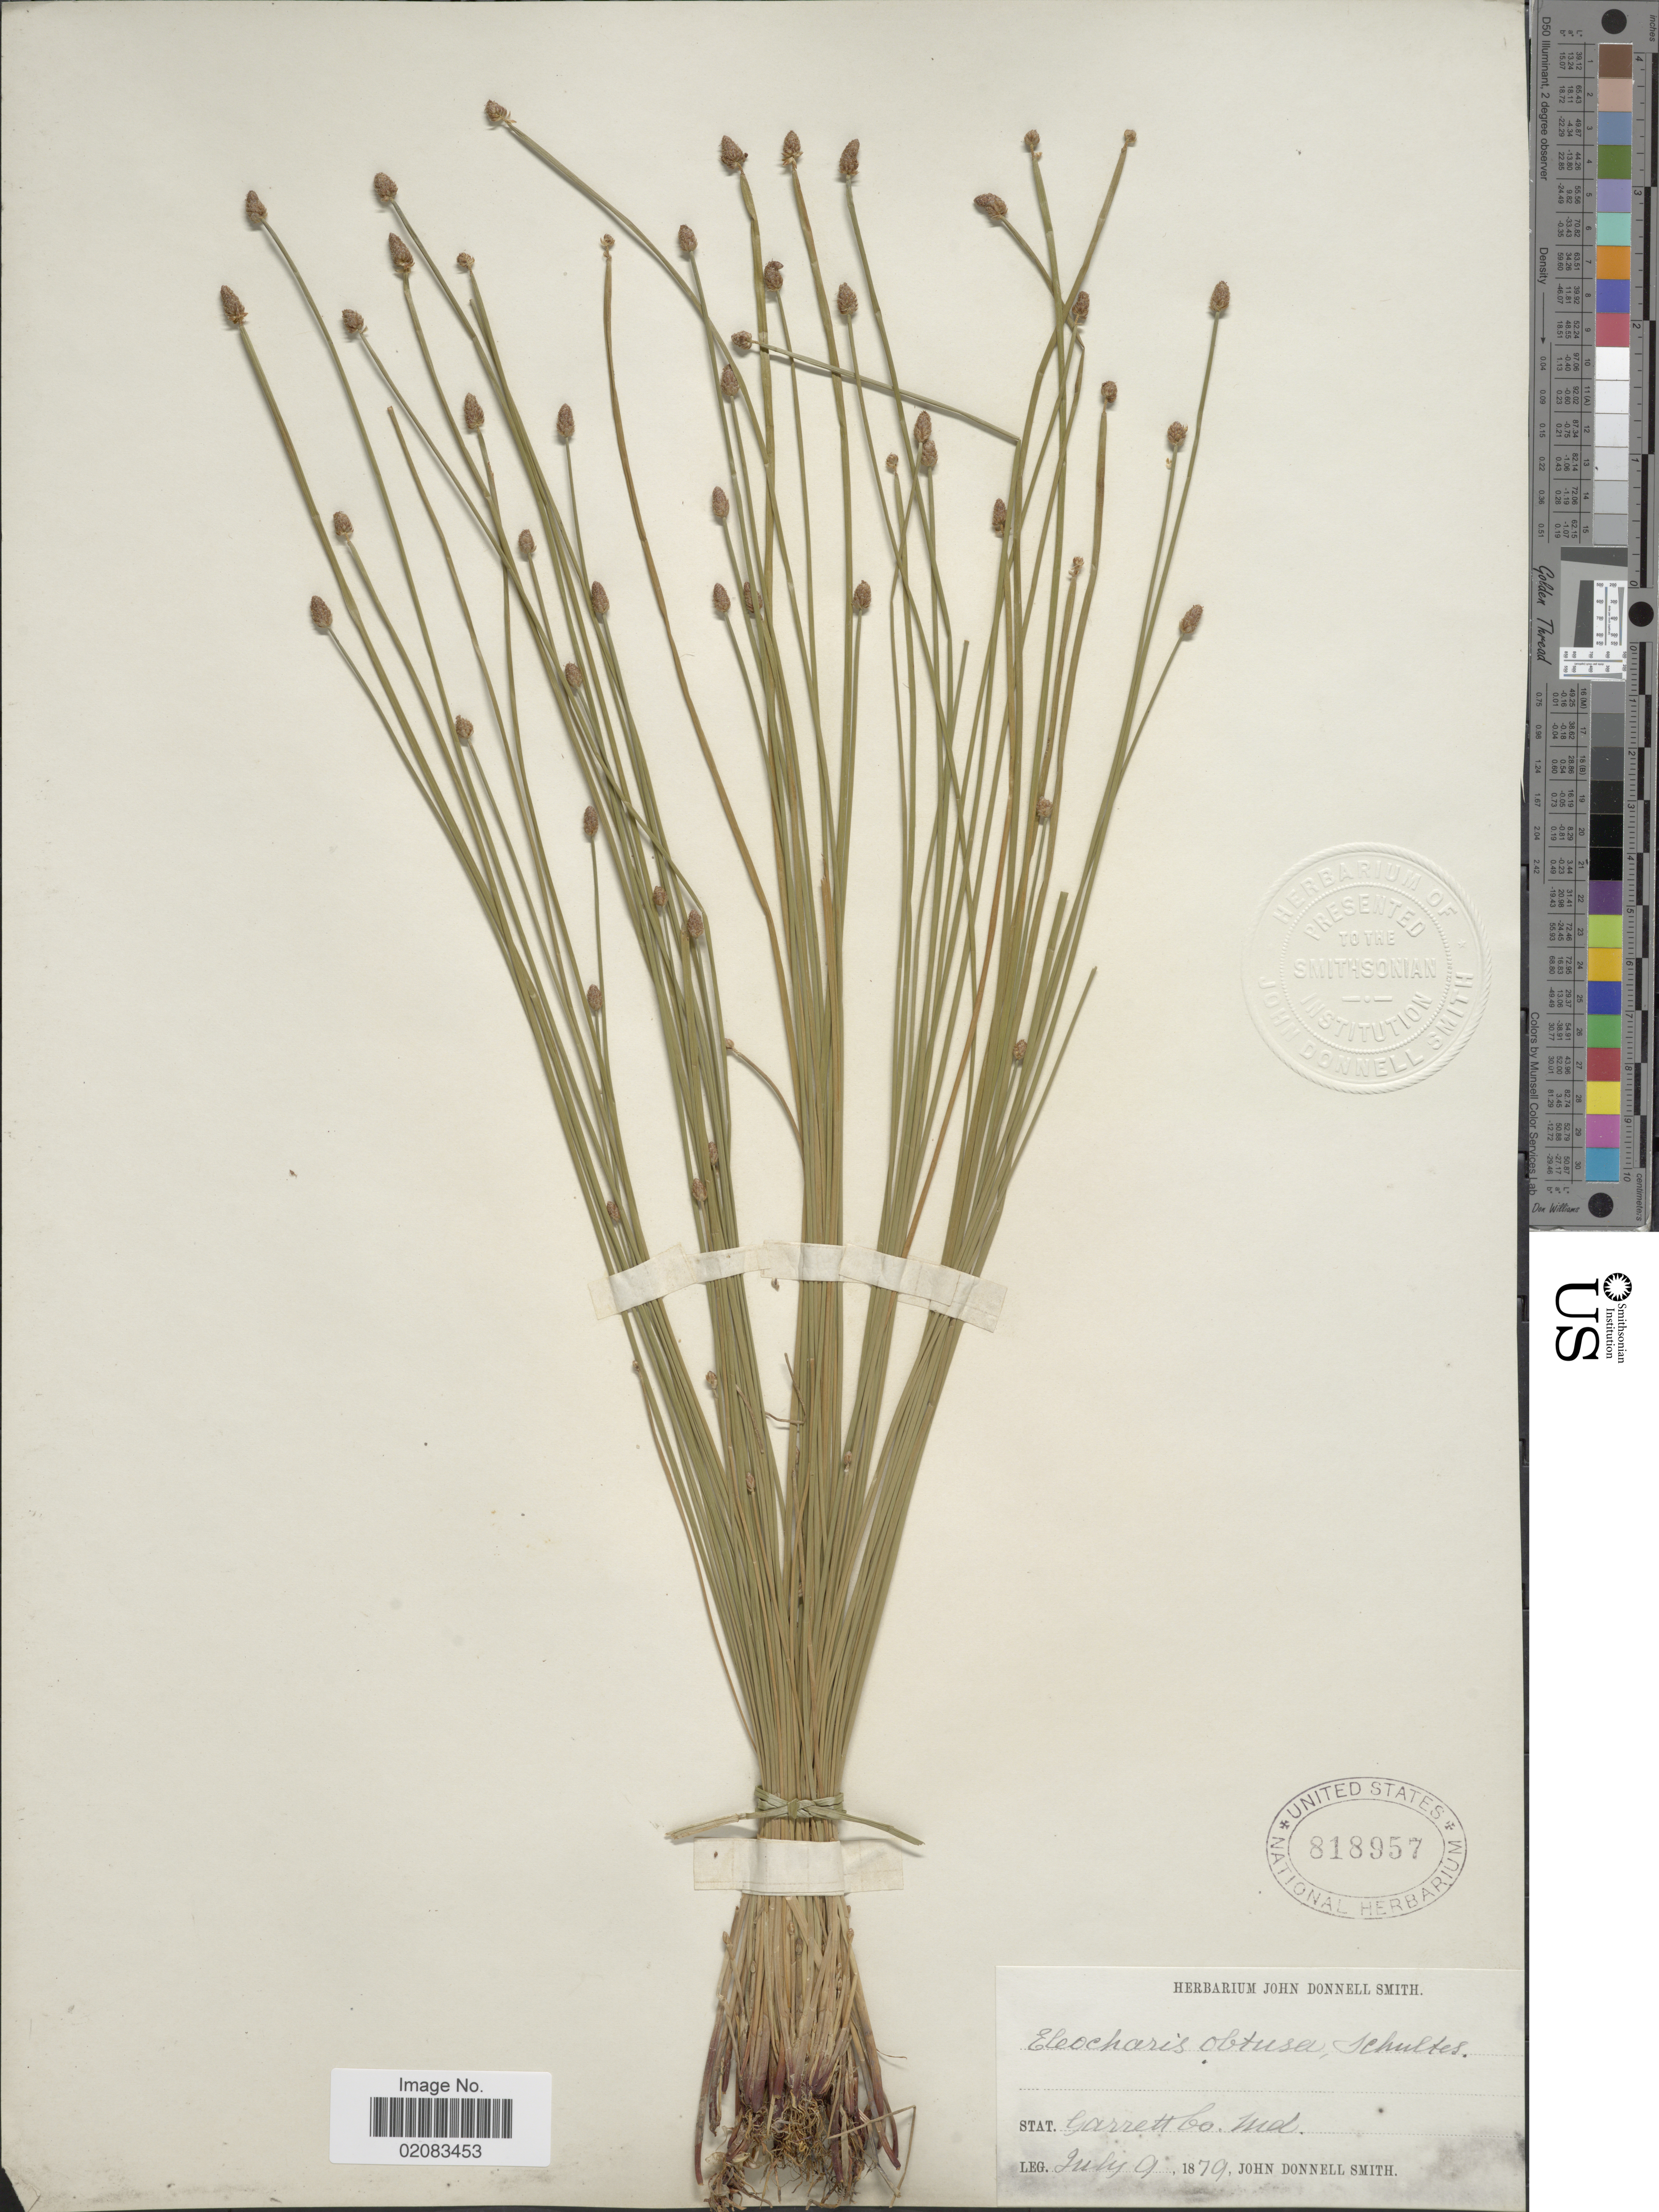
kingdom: Plantae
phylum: Tracheophyta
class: Liliopsida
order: Poales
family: Cyperaceae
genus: Eleocharis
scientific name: Eleocharis obtusa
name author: (Willd.) Schult.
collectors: J. Donnell Smith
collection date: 1879-07-09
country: United States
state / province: Maryland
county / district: Garrett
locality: Garrett Co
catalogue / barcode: US 818957